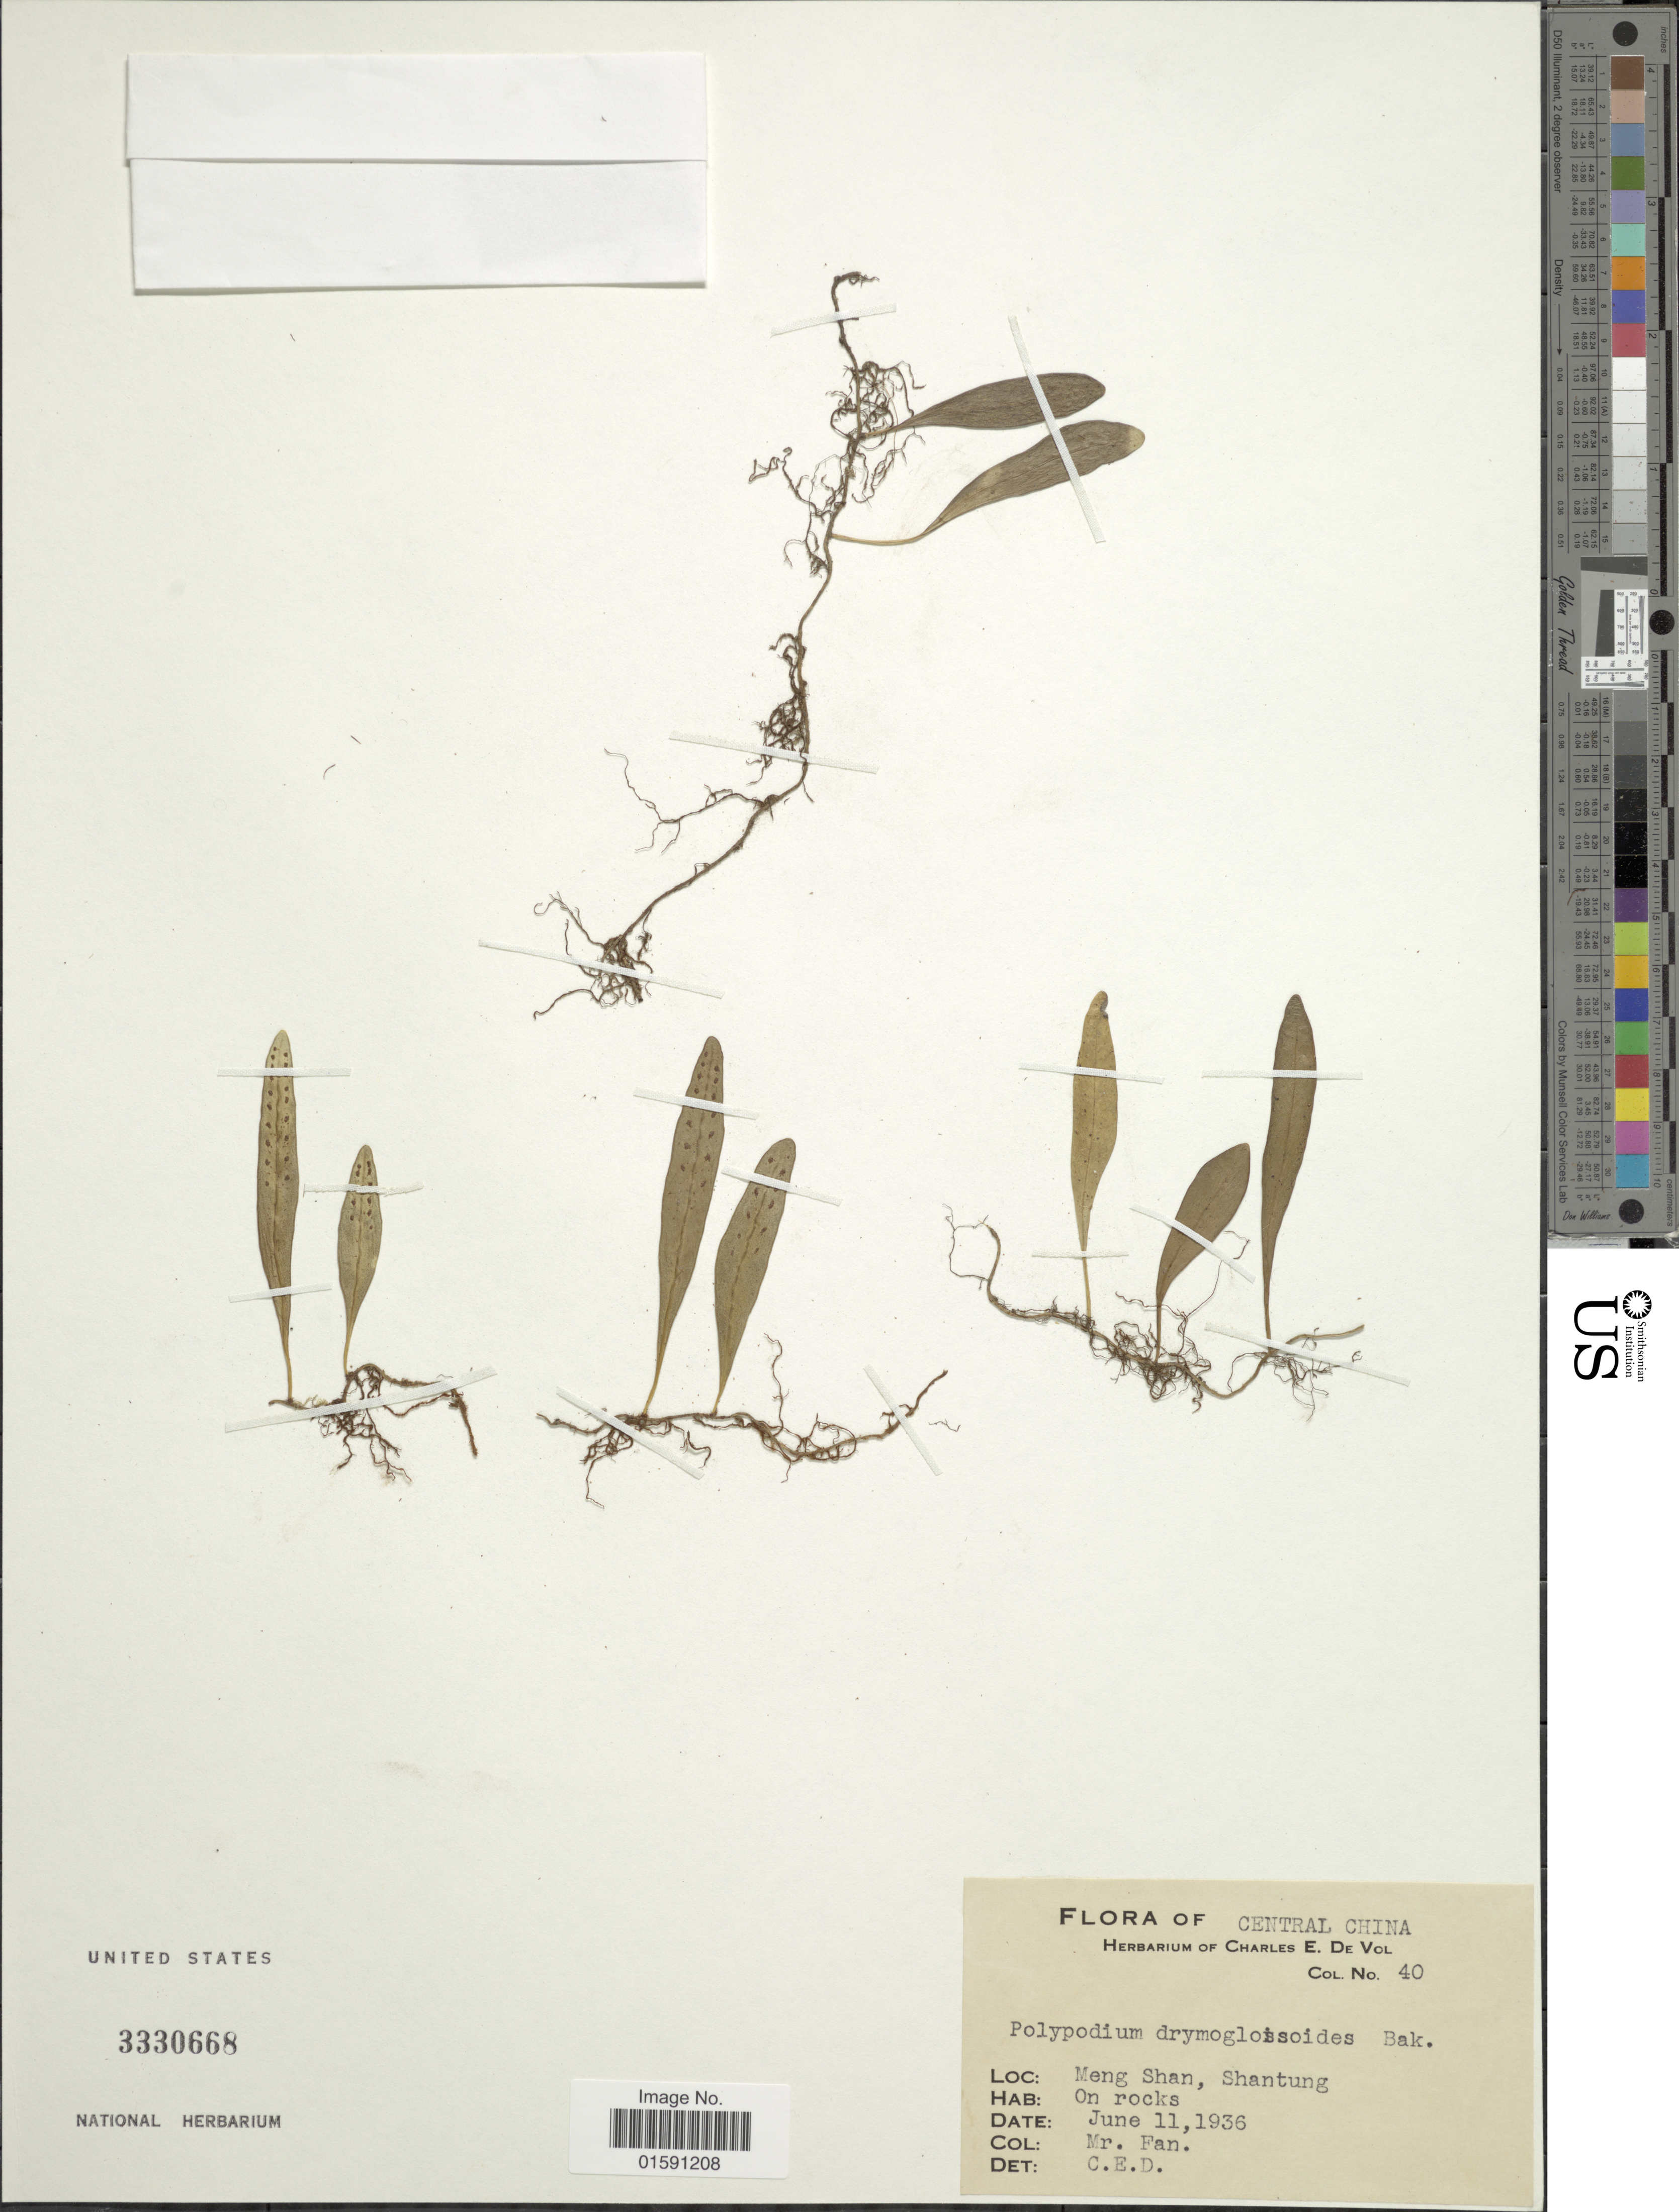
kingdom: Plantae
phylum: Tracheophyta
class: Polypodiopsida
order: Polypodiales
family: Polypodiaceae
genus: Selliguea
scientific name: Selliguea drymoglossoides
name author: (Baker)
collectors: C. E. De Vol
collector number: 40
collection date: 1936-06-11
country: China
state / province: Shandong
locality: Central China. Meng Shan, Shantung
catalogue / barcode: US 3330668